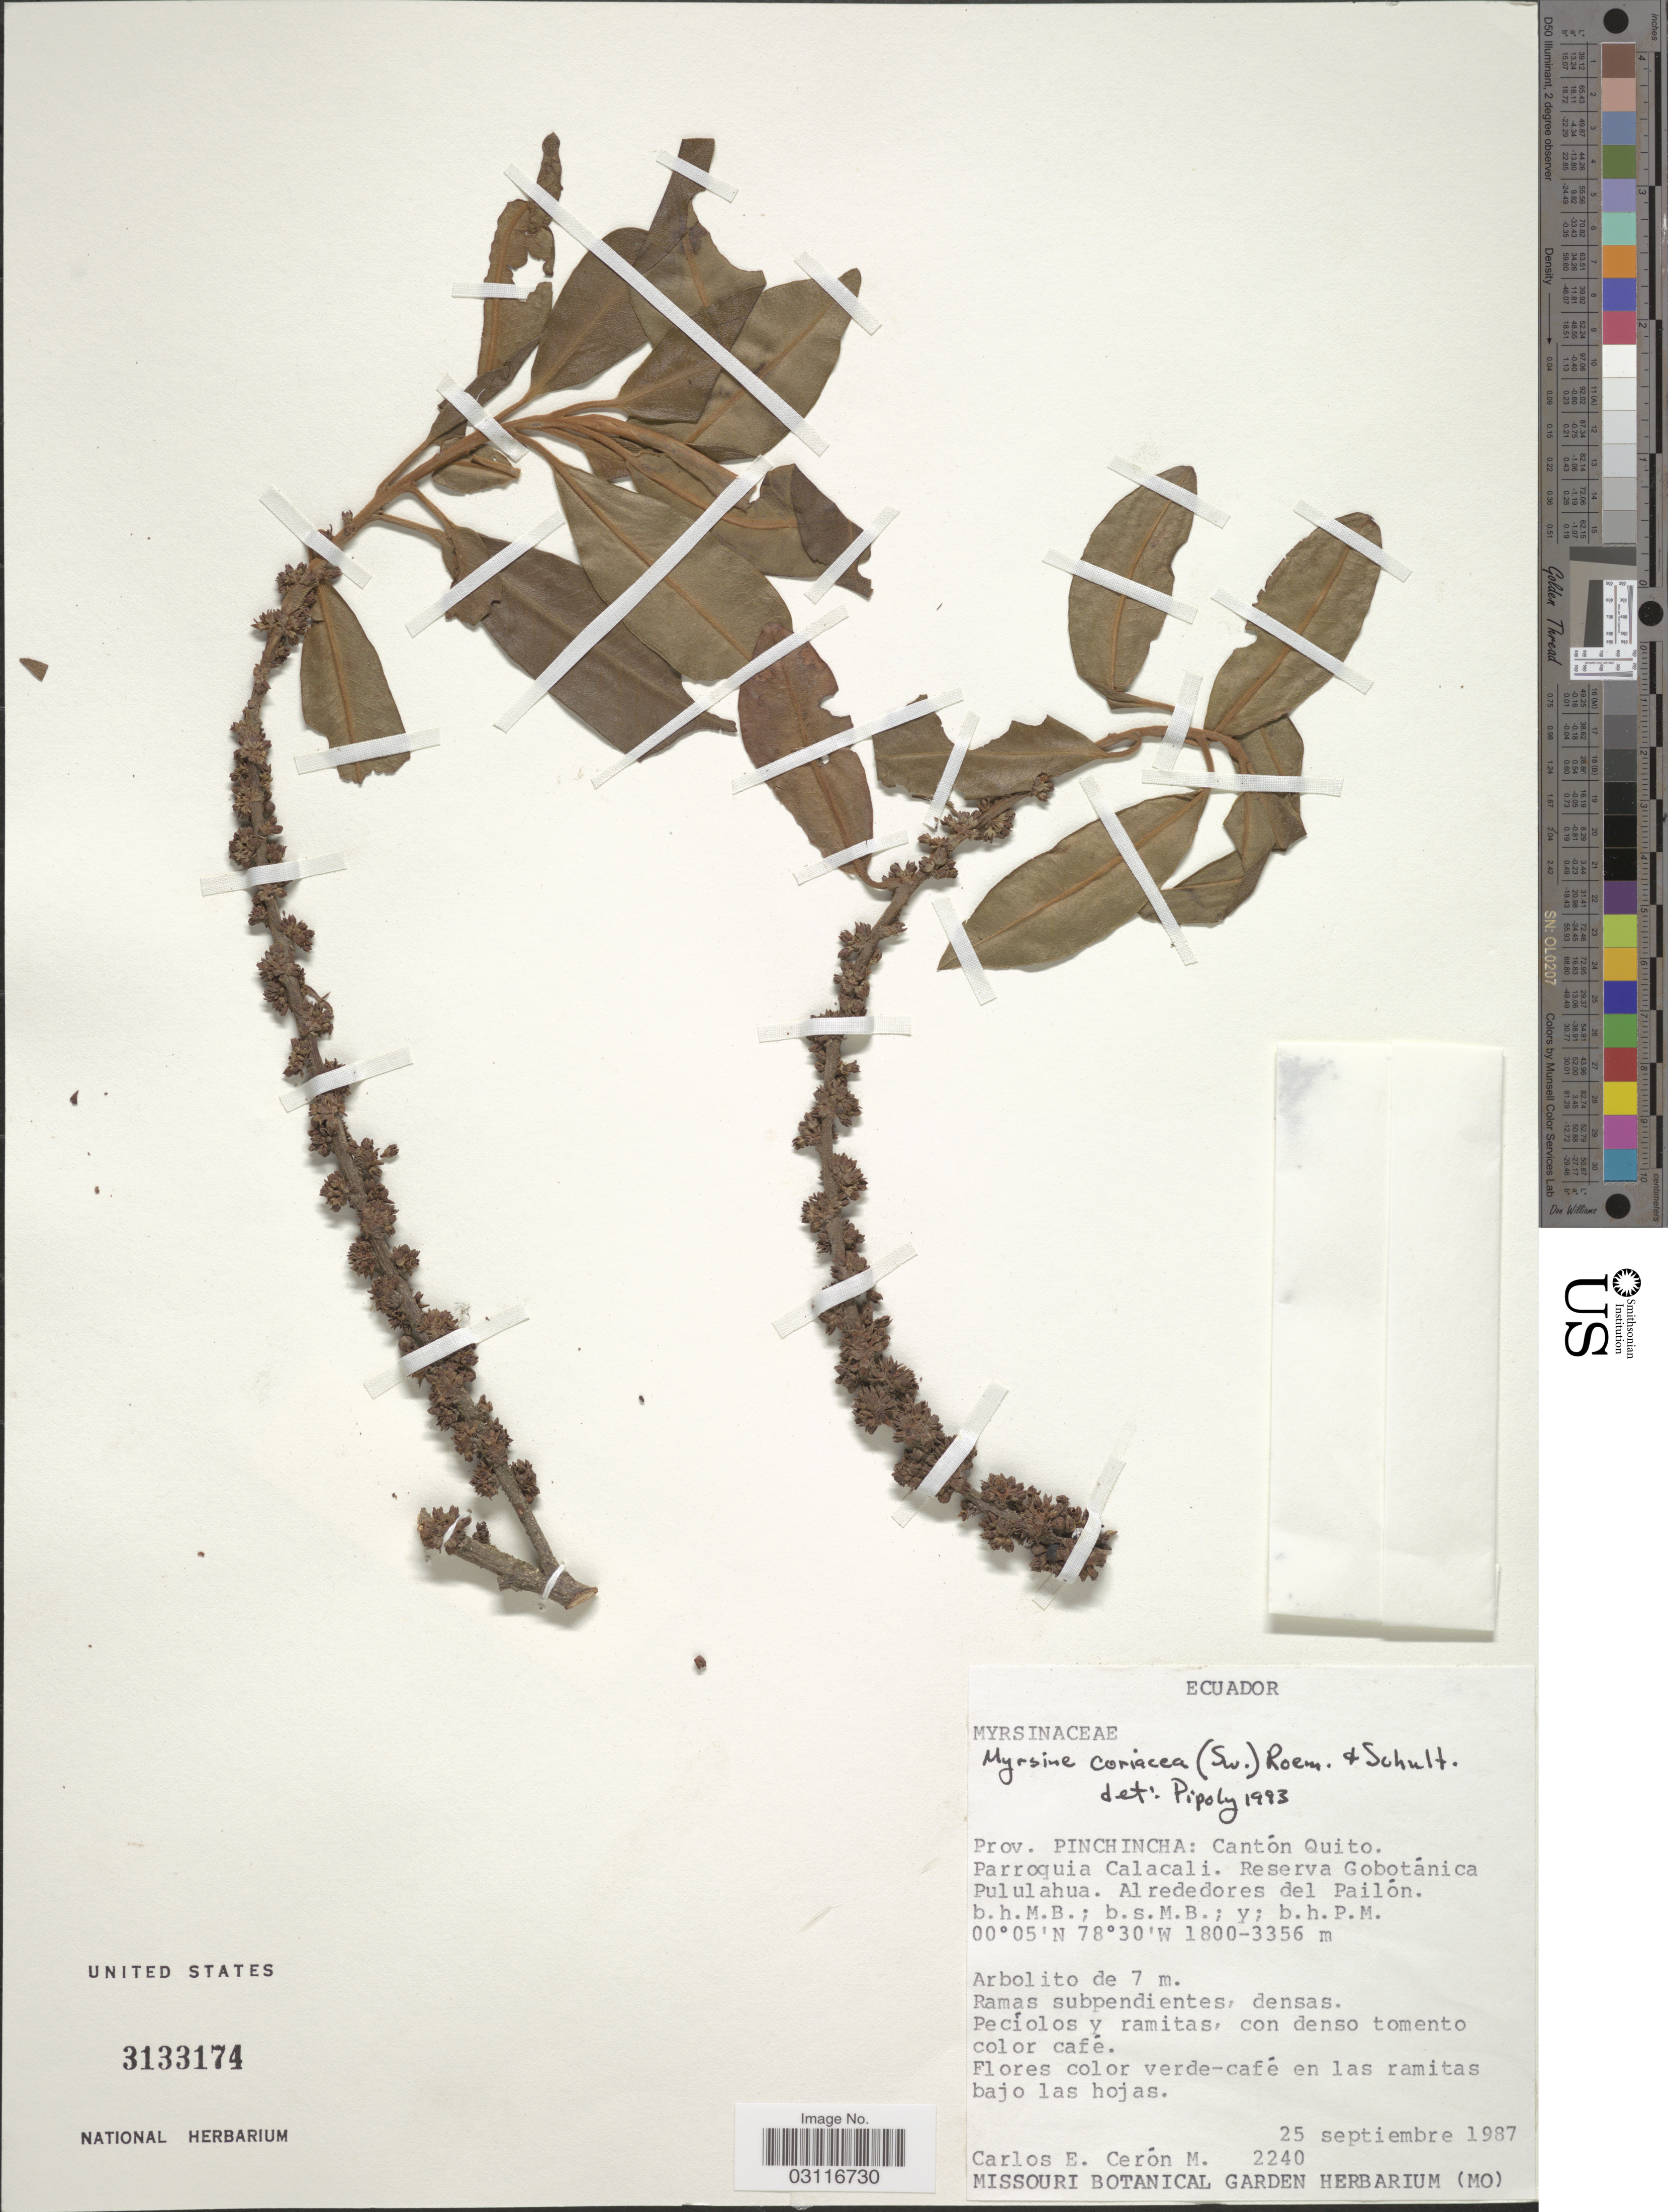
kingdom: Plantae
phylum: Tracheophyta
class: Magnoliopsida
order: Ericales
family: Primulaceae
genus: Myrsine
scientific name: Myrsine coriacea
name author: (Sw.) R. Br. ex Roem. & Schult.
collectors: C. E. Cerón M.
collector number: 2240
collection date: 1987-09-25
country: Ecuador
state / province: Pichincha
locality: Cantón Quito. Parroquia Calacali. Reserva Gobotánica Pululahua. Alrededores del Pailón.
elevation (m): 1800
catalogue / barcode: US 3133174